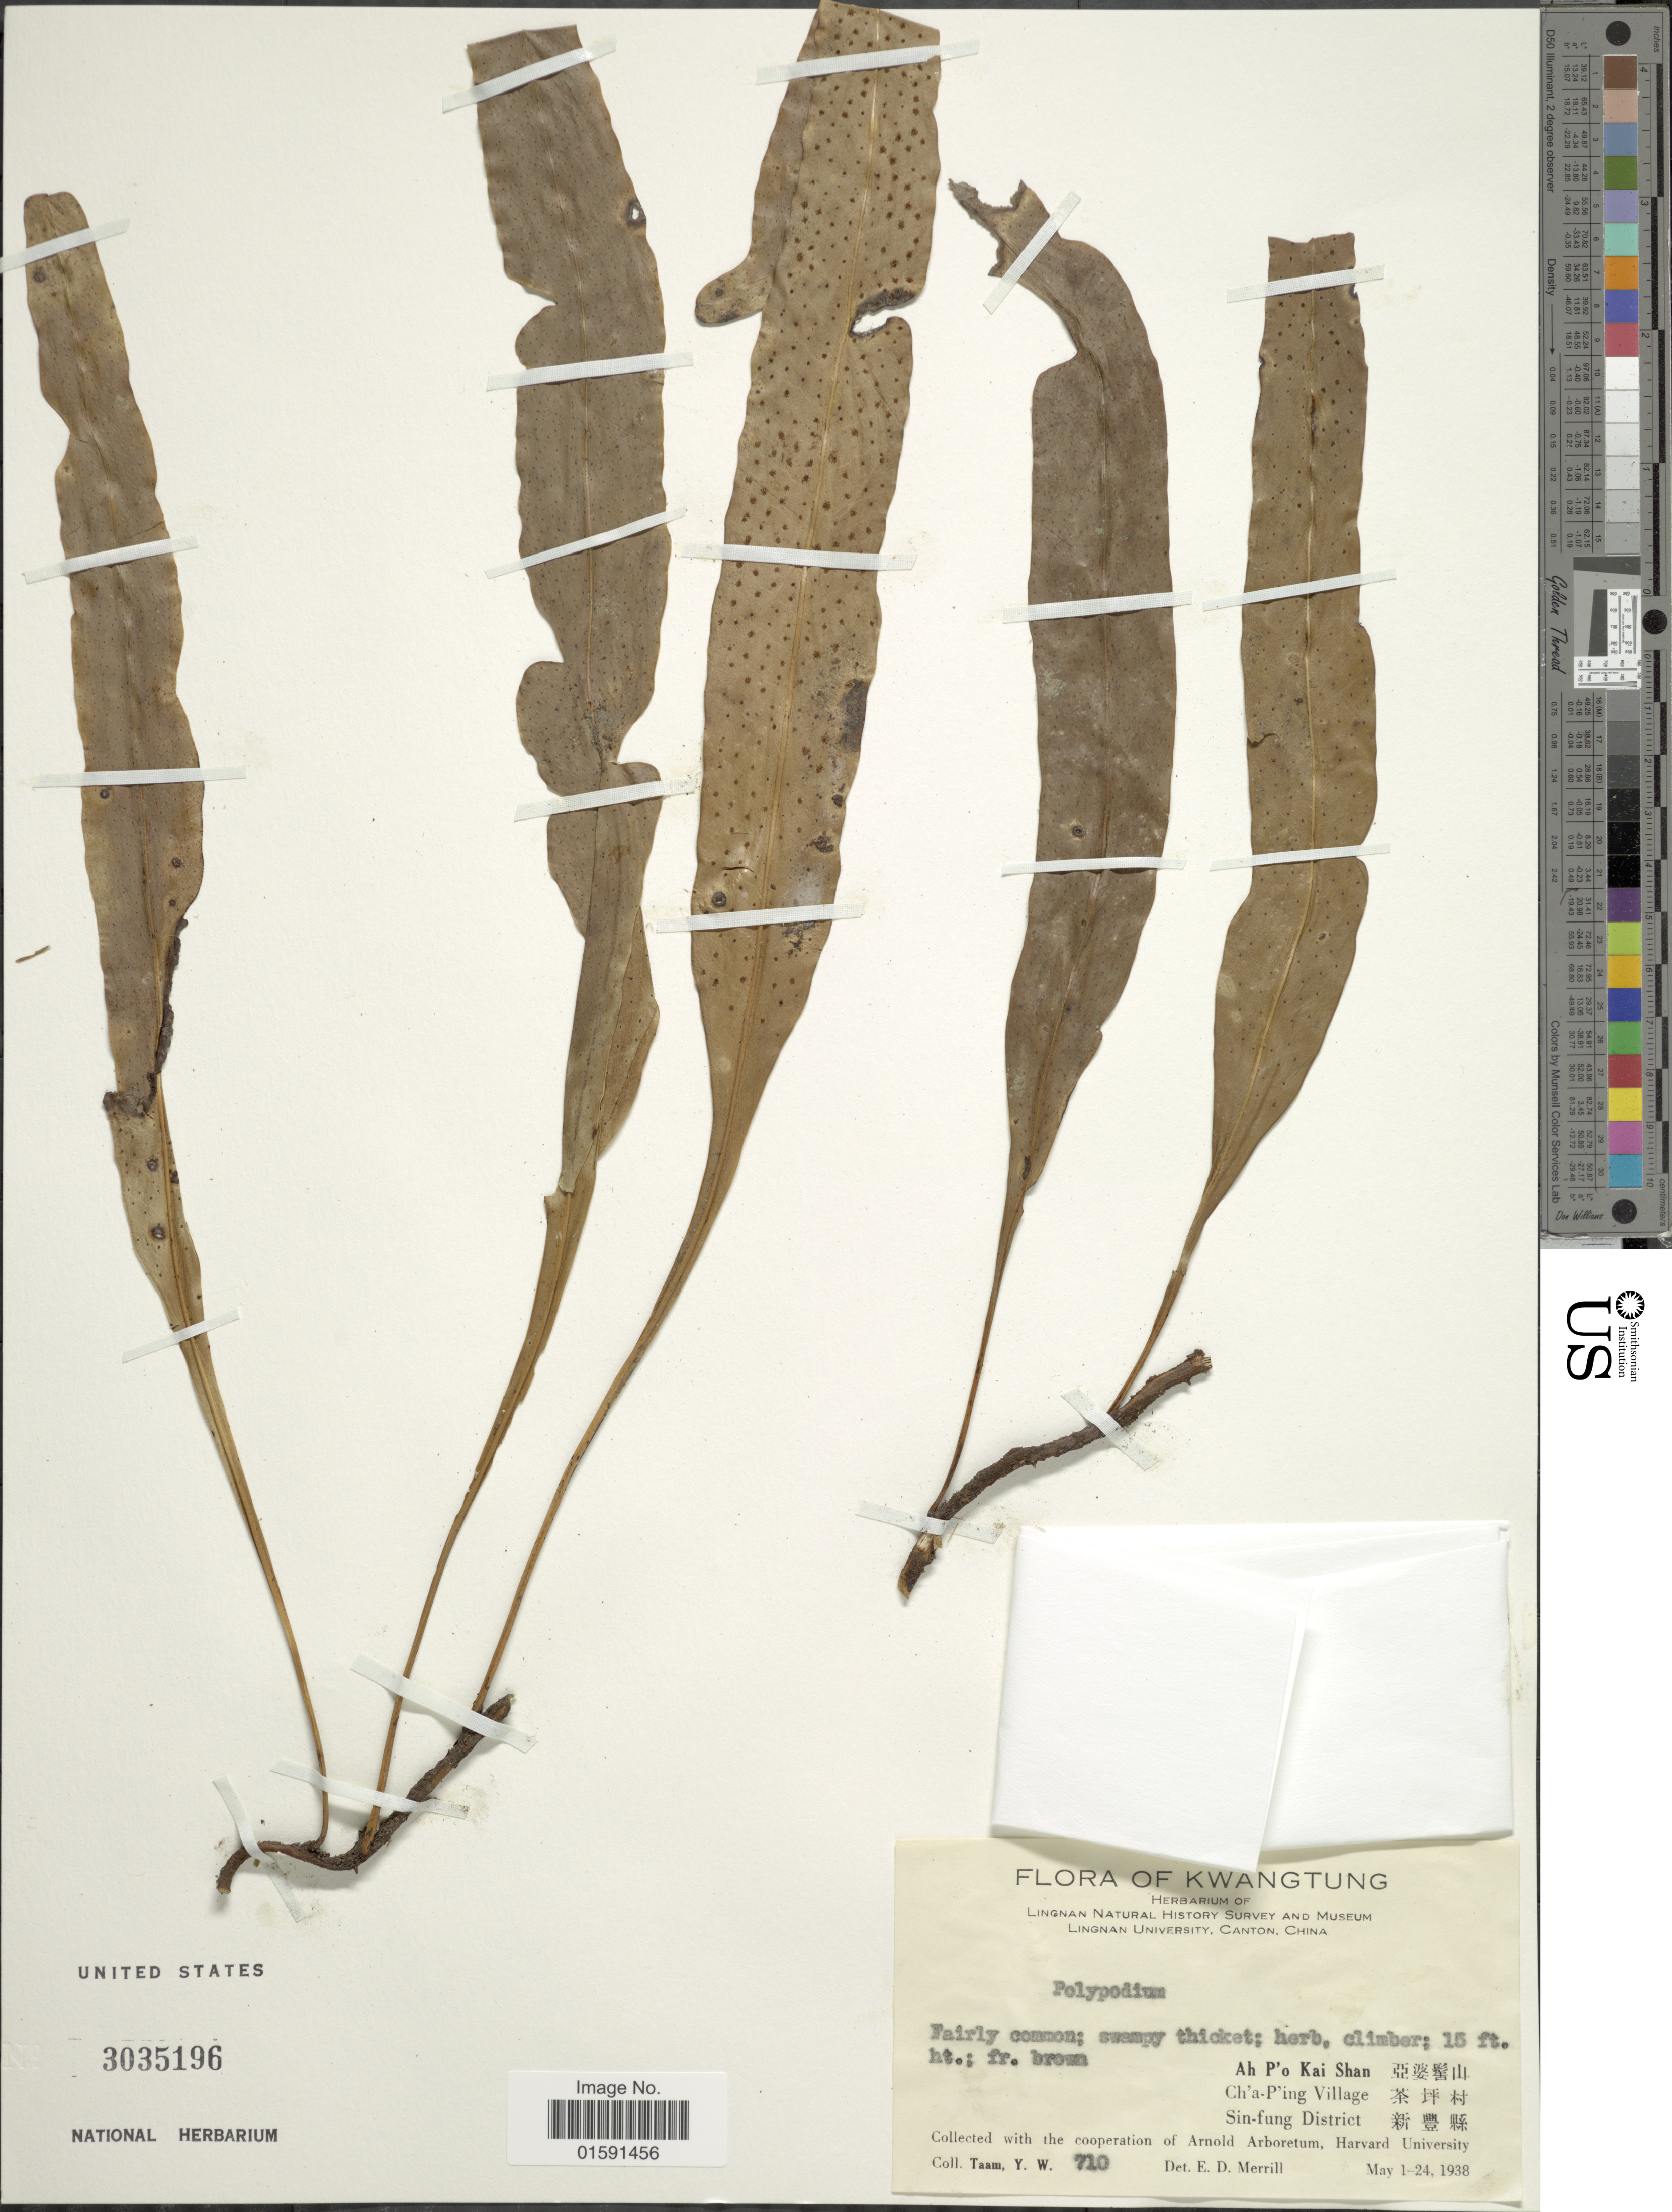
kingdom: Plantae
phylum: Tracheophyta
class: Polypodiopsida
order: Polypodiales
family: Polypodiaceae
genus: Selliguea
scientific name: Selliguea sp.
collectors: Y. W. Taam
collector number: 710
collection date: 1938-05-01/1938-05-24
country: China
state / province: Guangdong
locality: Kwangtung, Ah P'o Kai Shan, Ch'a P' ing village, Sin-fung District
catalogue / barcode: US 3035196